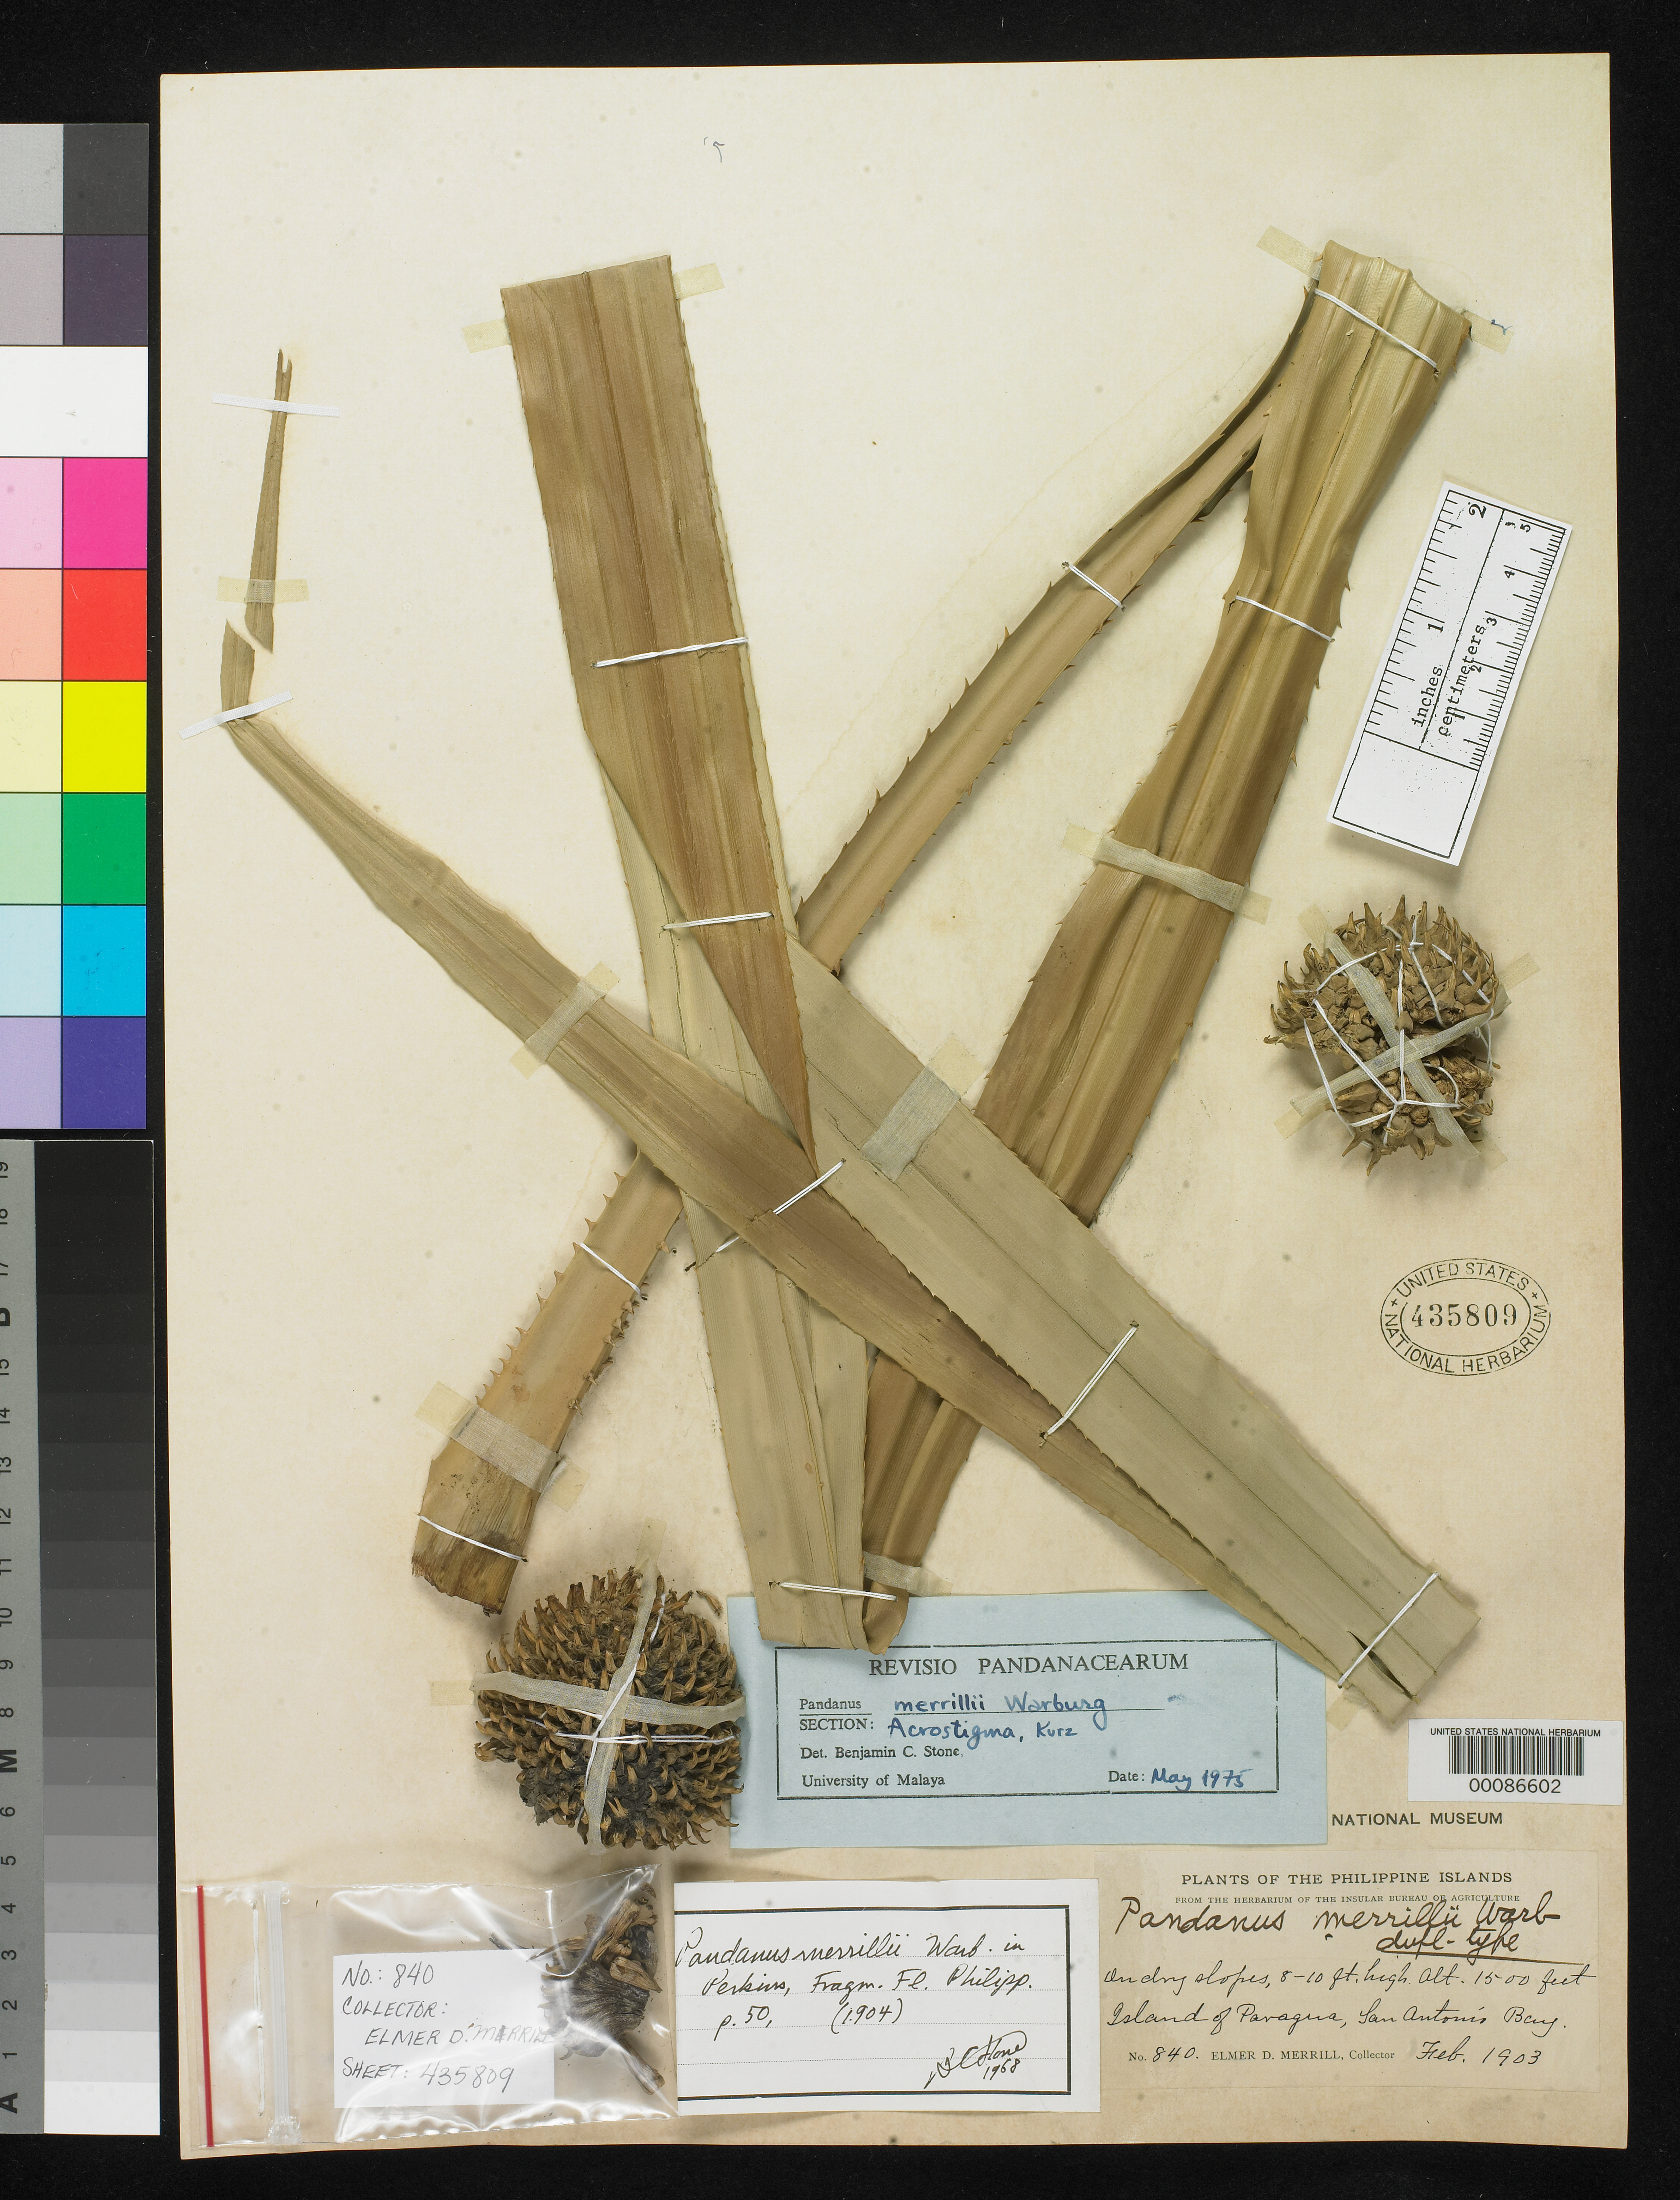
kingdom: Plantae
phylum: Tracheophyta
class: Liliopsida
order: Pandanales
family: Pandanaceae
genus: Pandanus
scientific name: Pandanus merrillii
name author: Warb. in Perkins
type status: Type Collection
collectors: E. D. Merrill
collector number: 840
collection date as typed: Feb 1903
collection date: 1903-02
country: Philippines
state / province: Mimaropa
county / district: Palawan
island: Palawan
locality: San Antonio Bay.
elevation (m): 300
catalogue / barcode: US 435809